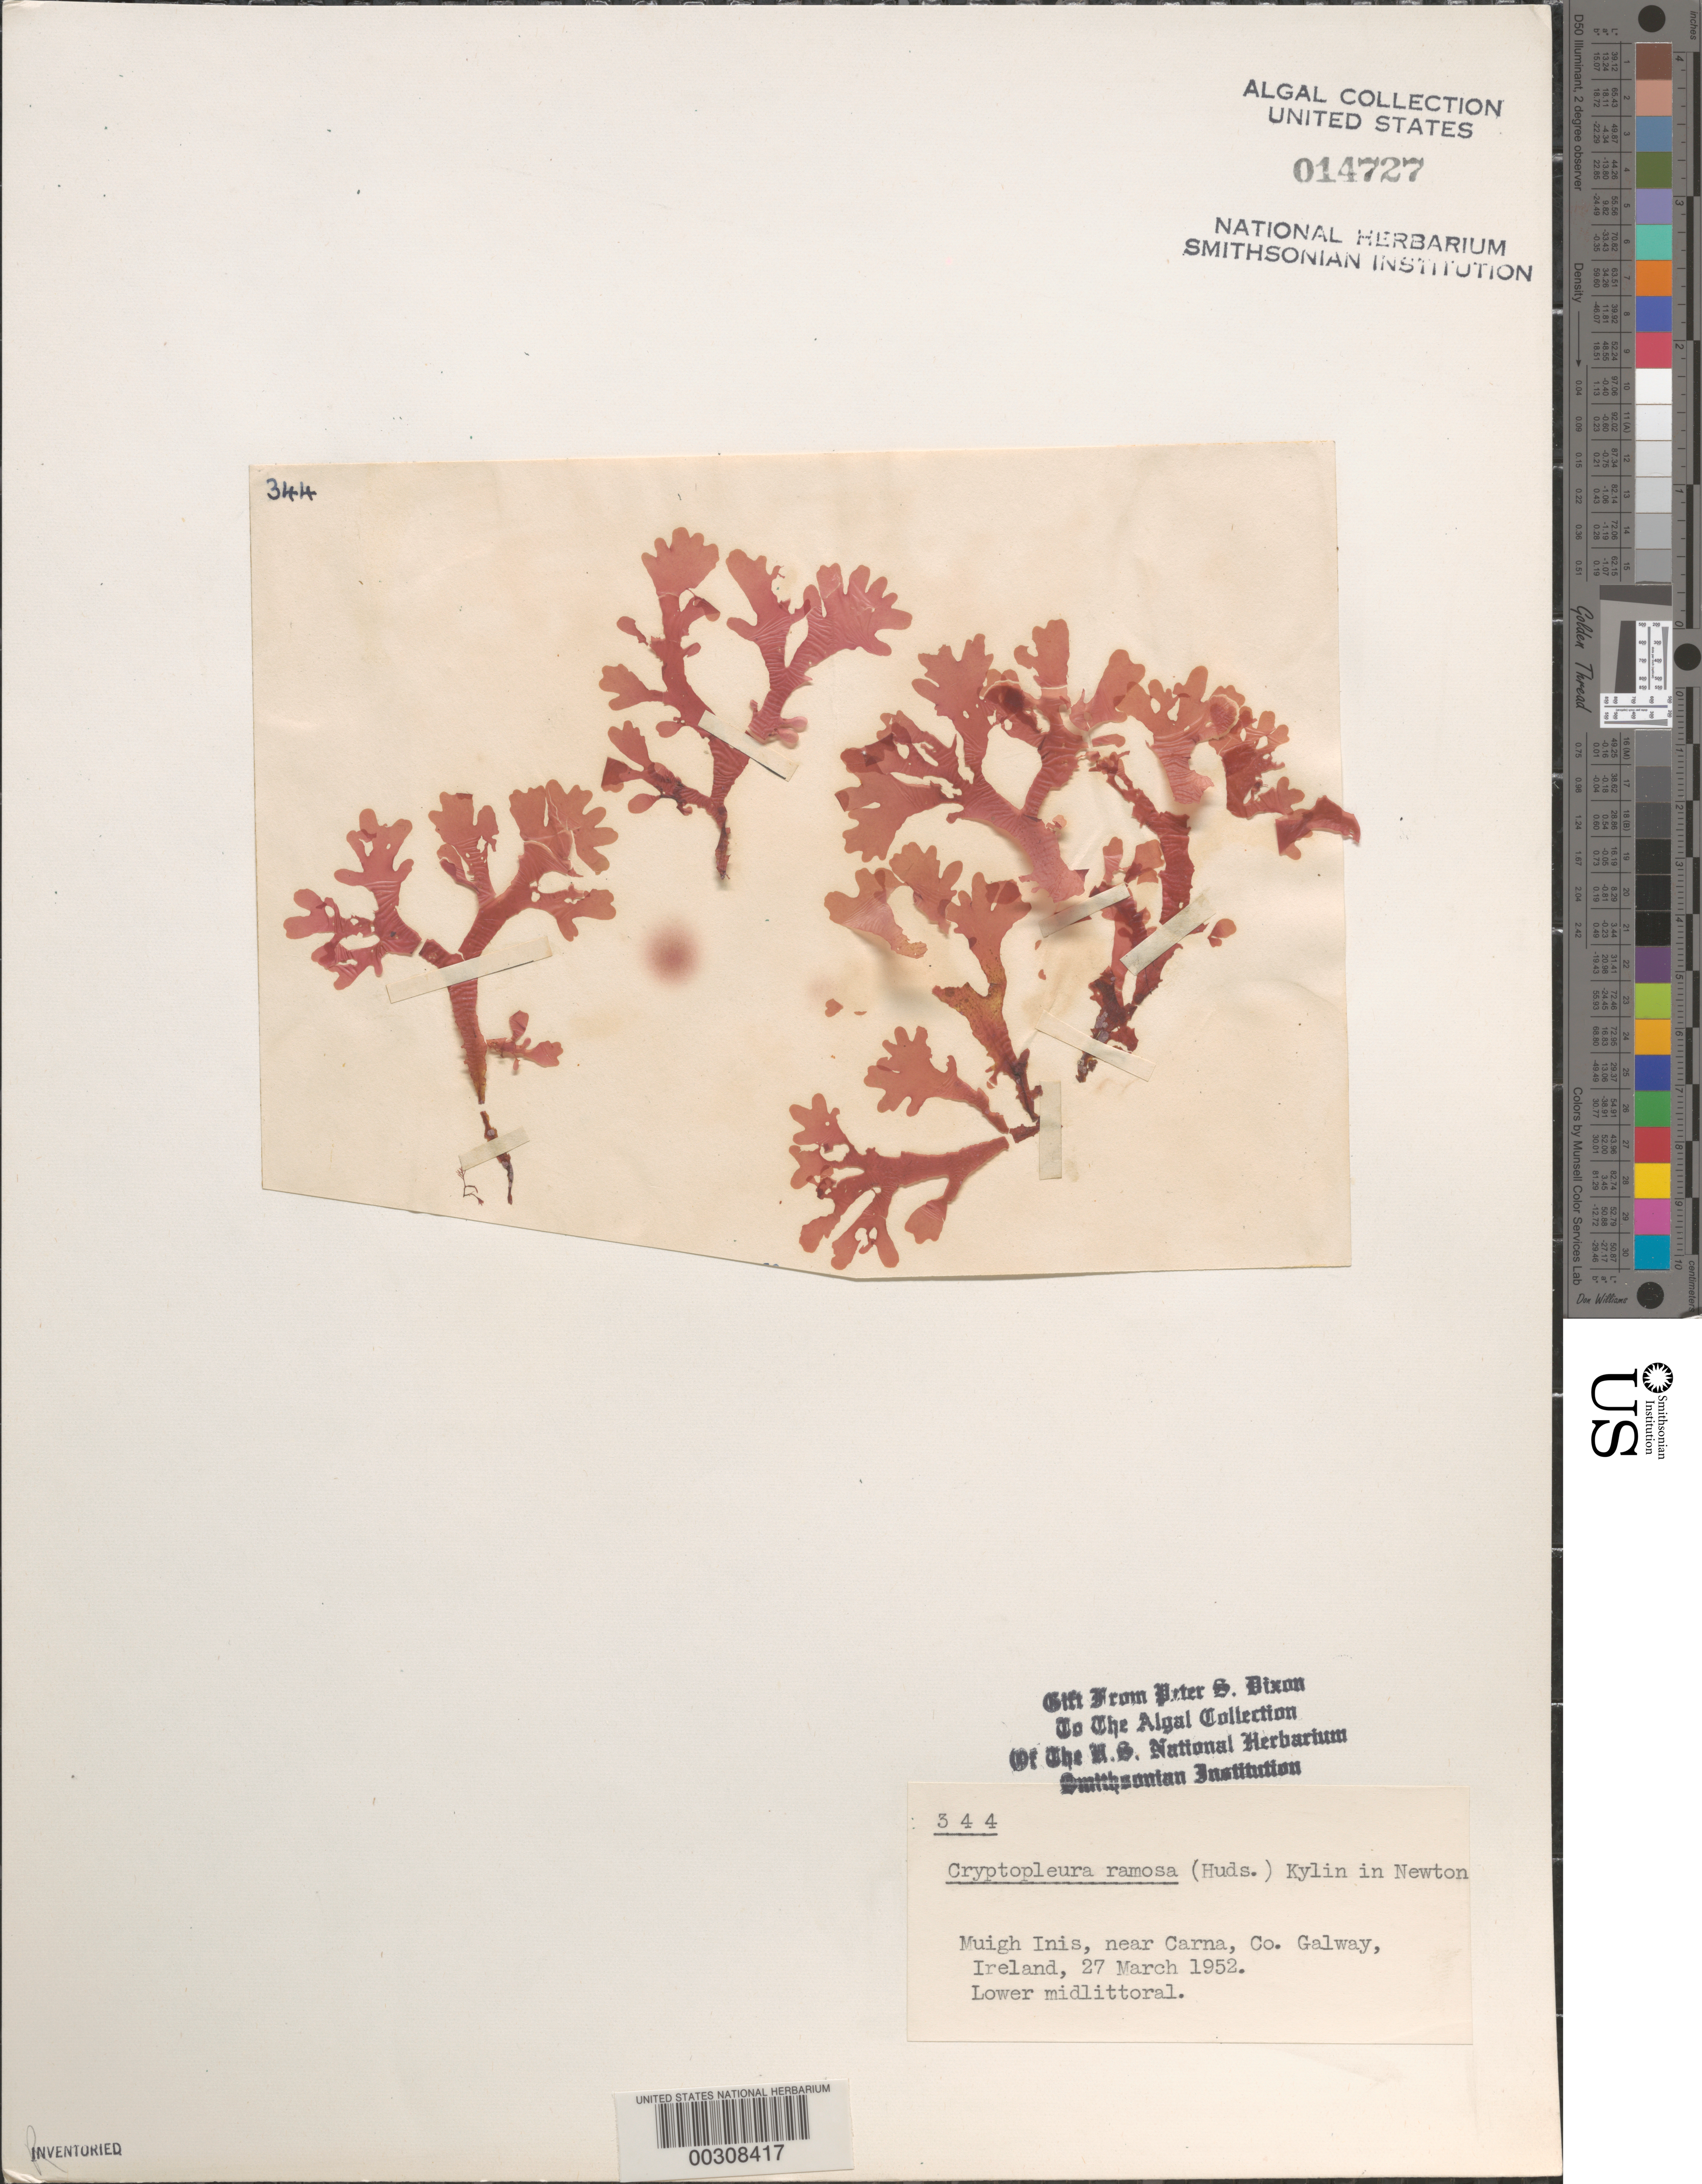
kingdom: Plantae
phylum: Rhodophyta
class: Florideophyceae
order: Ceramiales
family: Delesseriaceae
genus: Cryptopleura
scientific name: Cryptopleura ramosa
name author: (Huds.) L.M. Newton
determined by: Dixon, P. S.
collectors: P. S. Dixon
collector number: PSD 344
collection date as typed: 27 Mar 1952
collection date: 1952-03-27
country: Ireland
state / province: Connaught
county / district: Galway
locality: Muigh Inis, near Carna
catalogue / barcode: US 14727